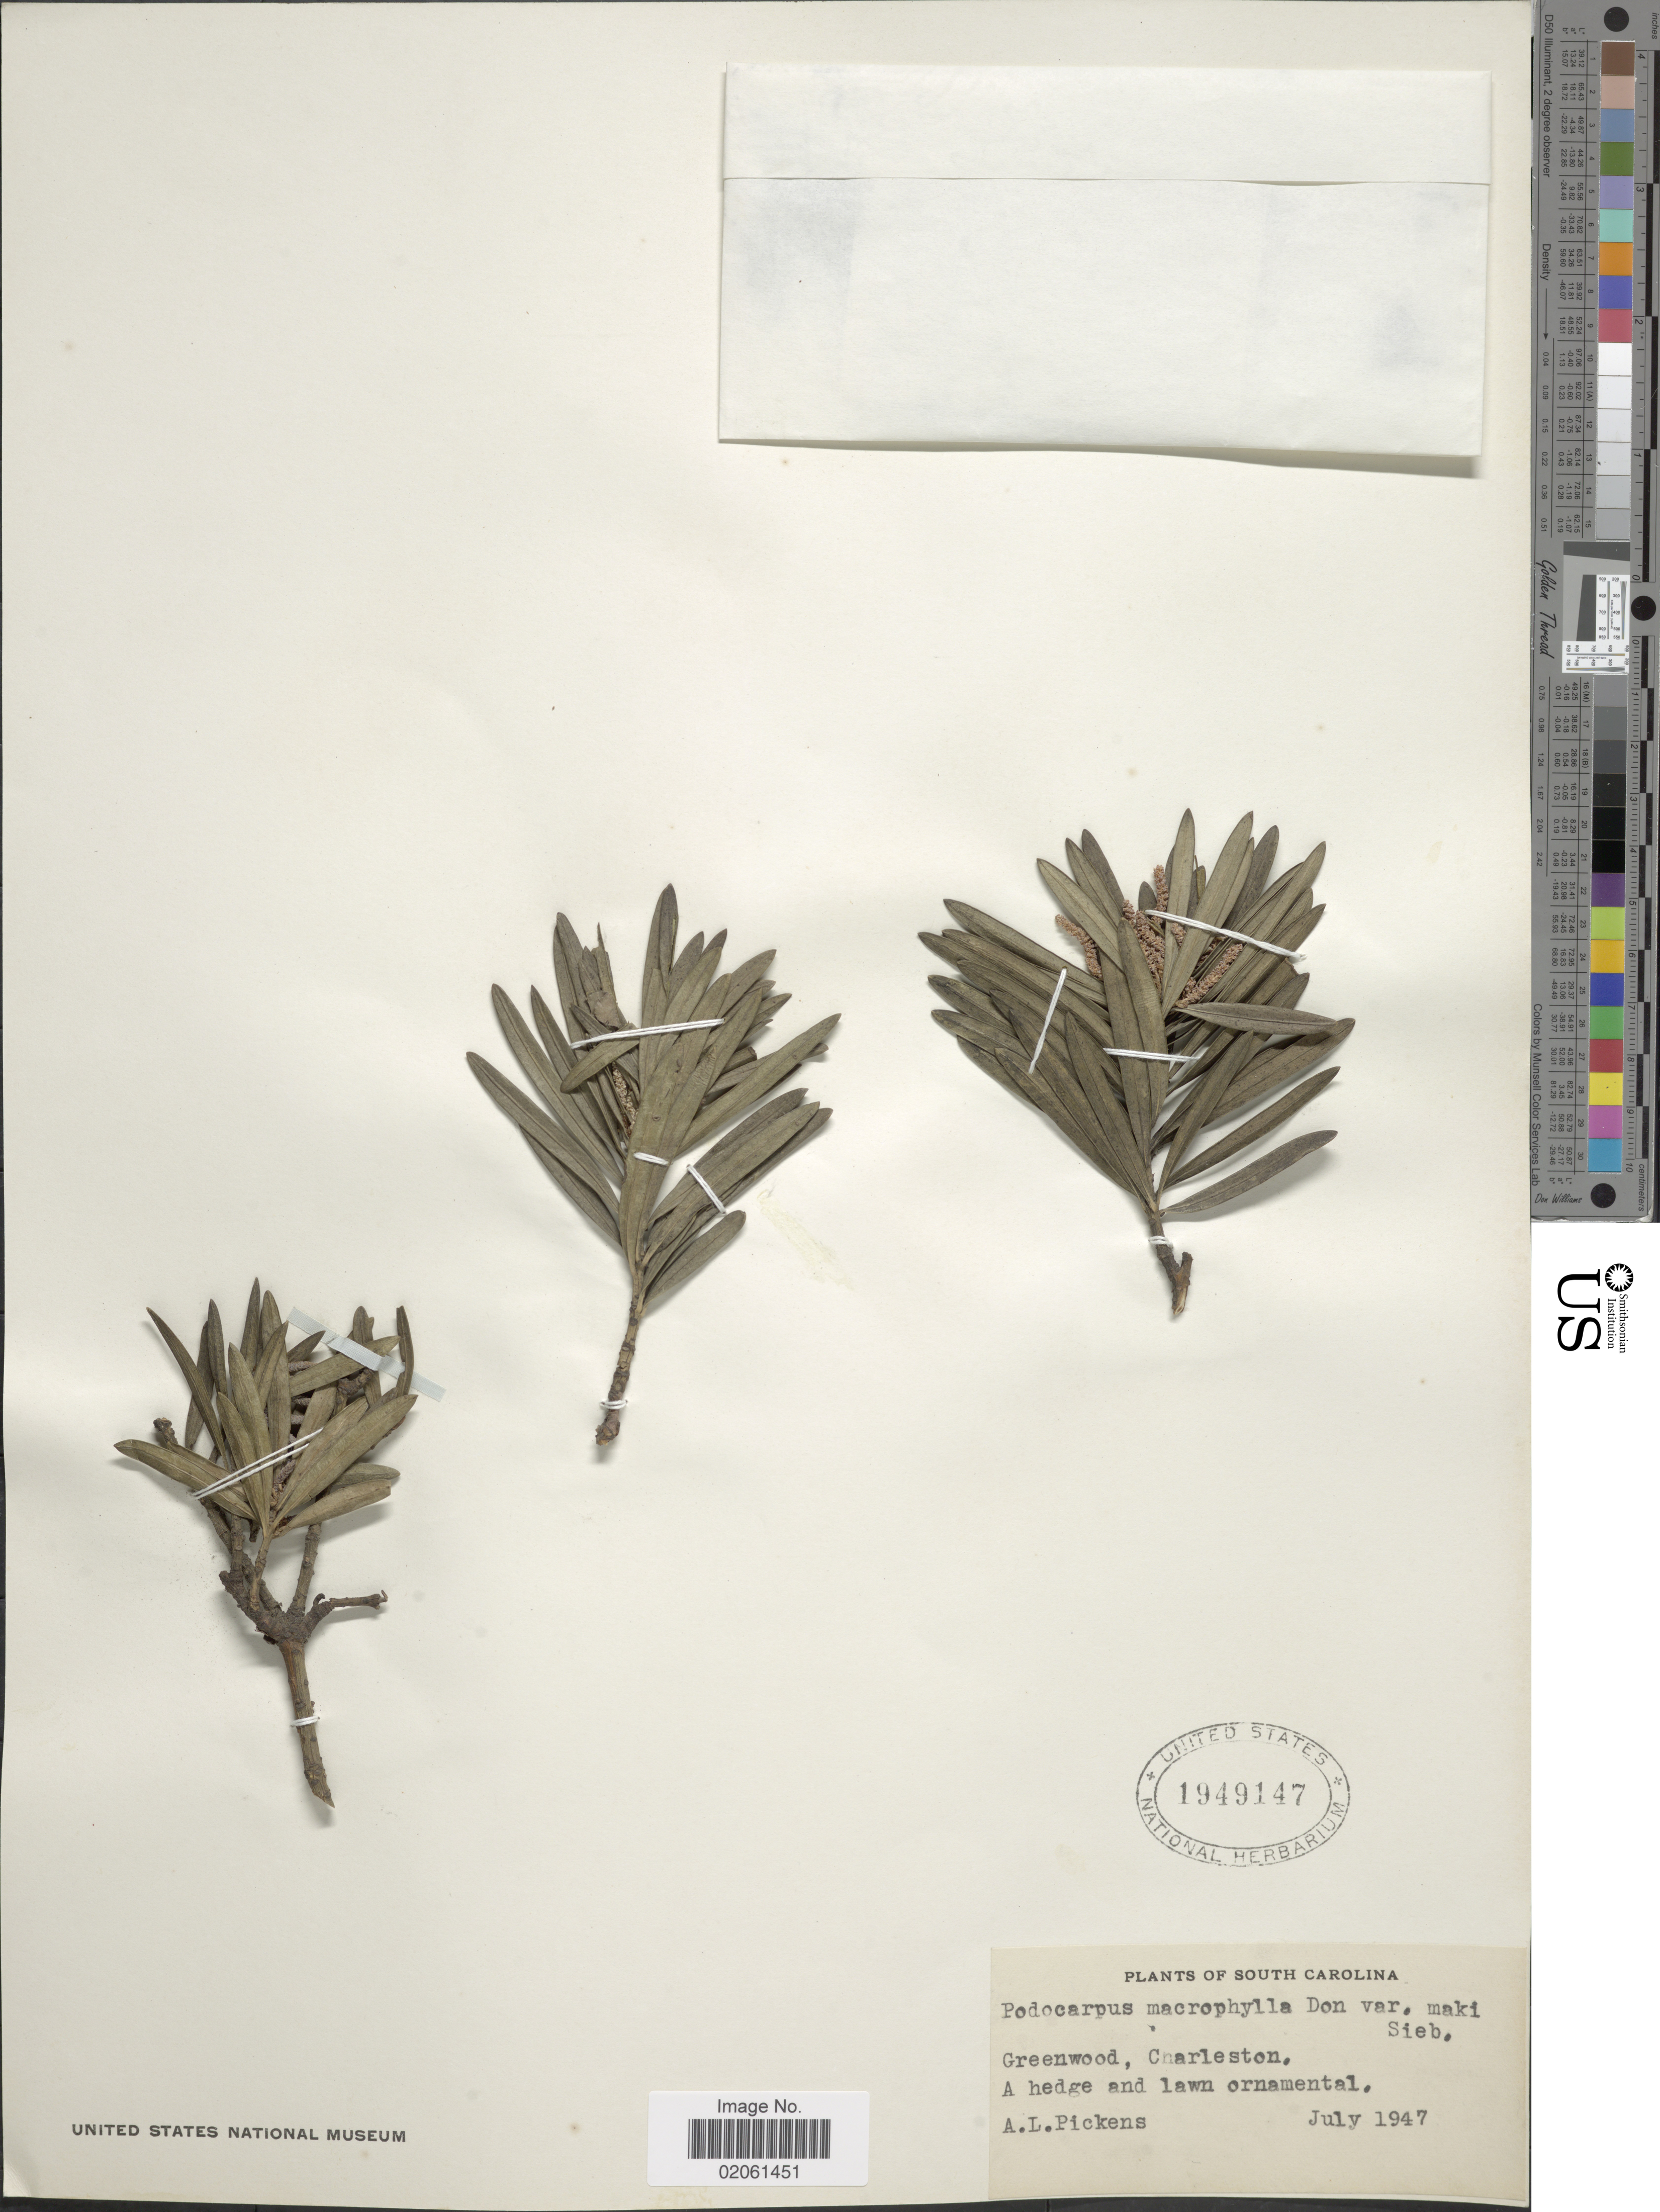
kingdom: Plantae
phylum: Tracheophyta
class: Pinopsida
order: Pinales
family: Podocarpaceae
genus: Podocarpus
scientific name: Podocarpus macrophyllus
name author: (Thunb.) Sweet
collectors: A.L. Pickens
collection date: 1947-07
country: United States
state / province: South Carolina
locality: Greenwood, Charleston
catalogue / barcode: US 1949147